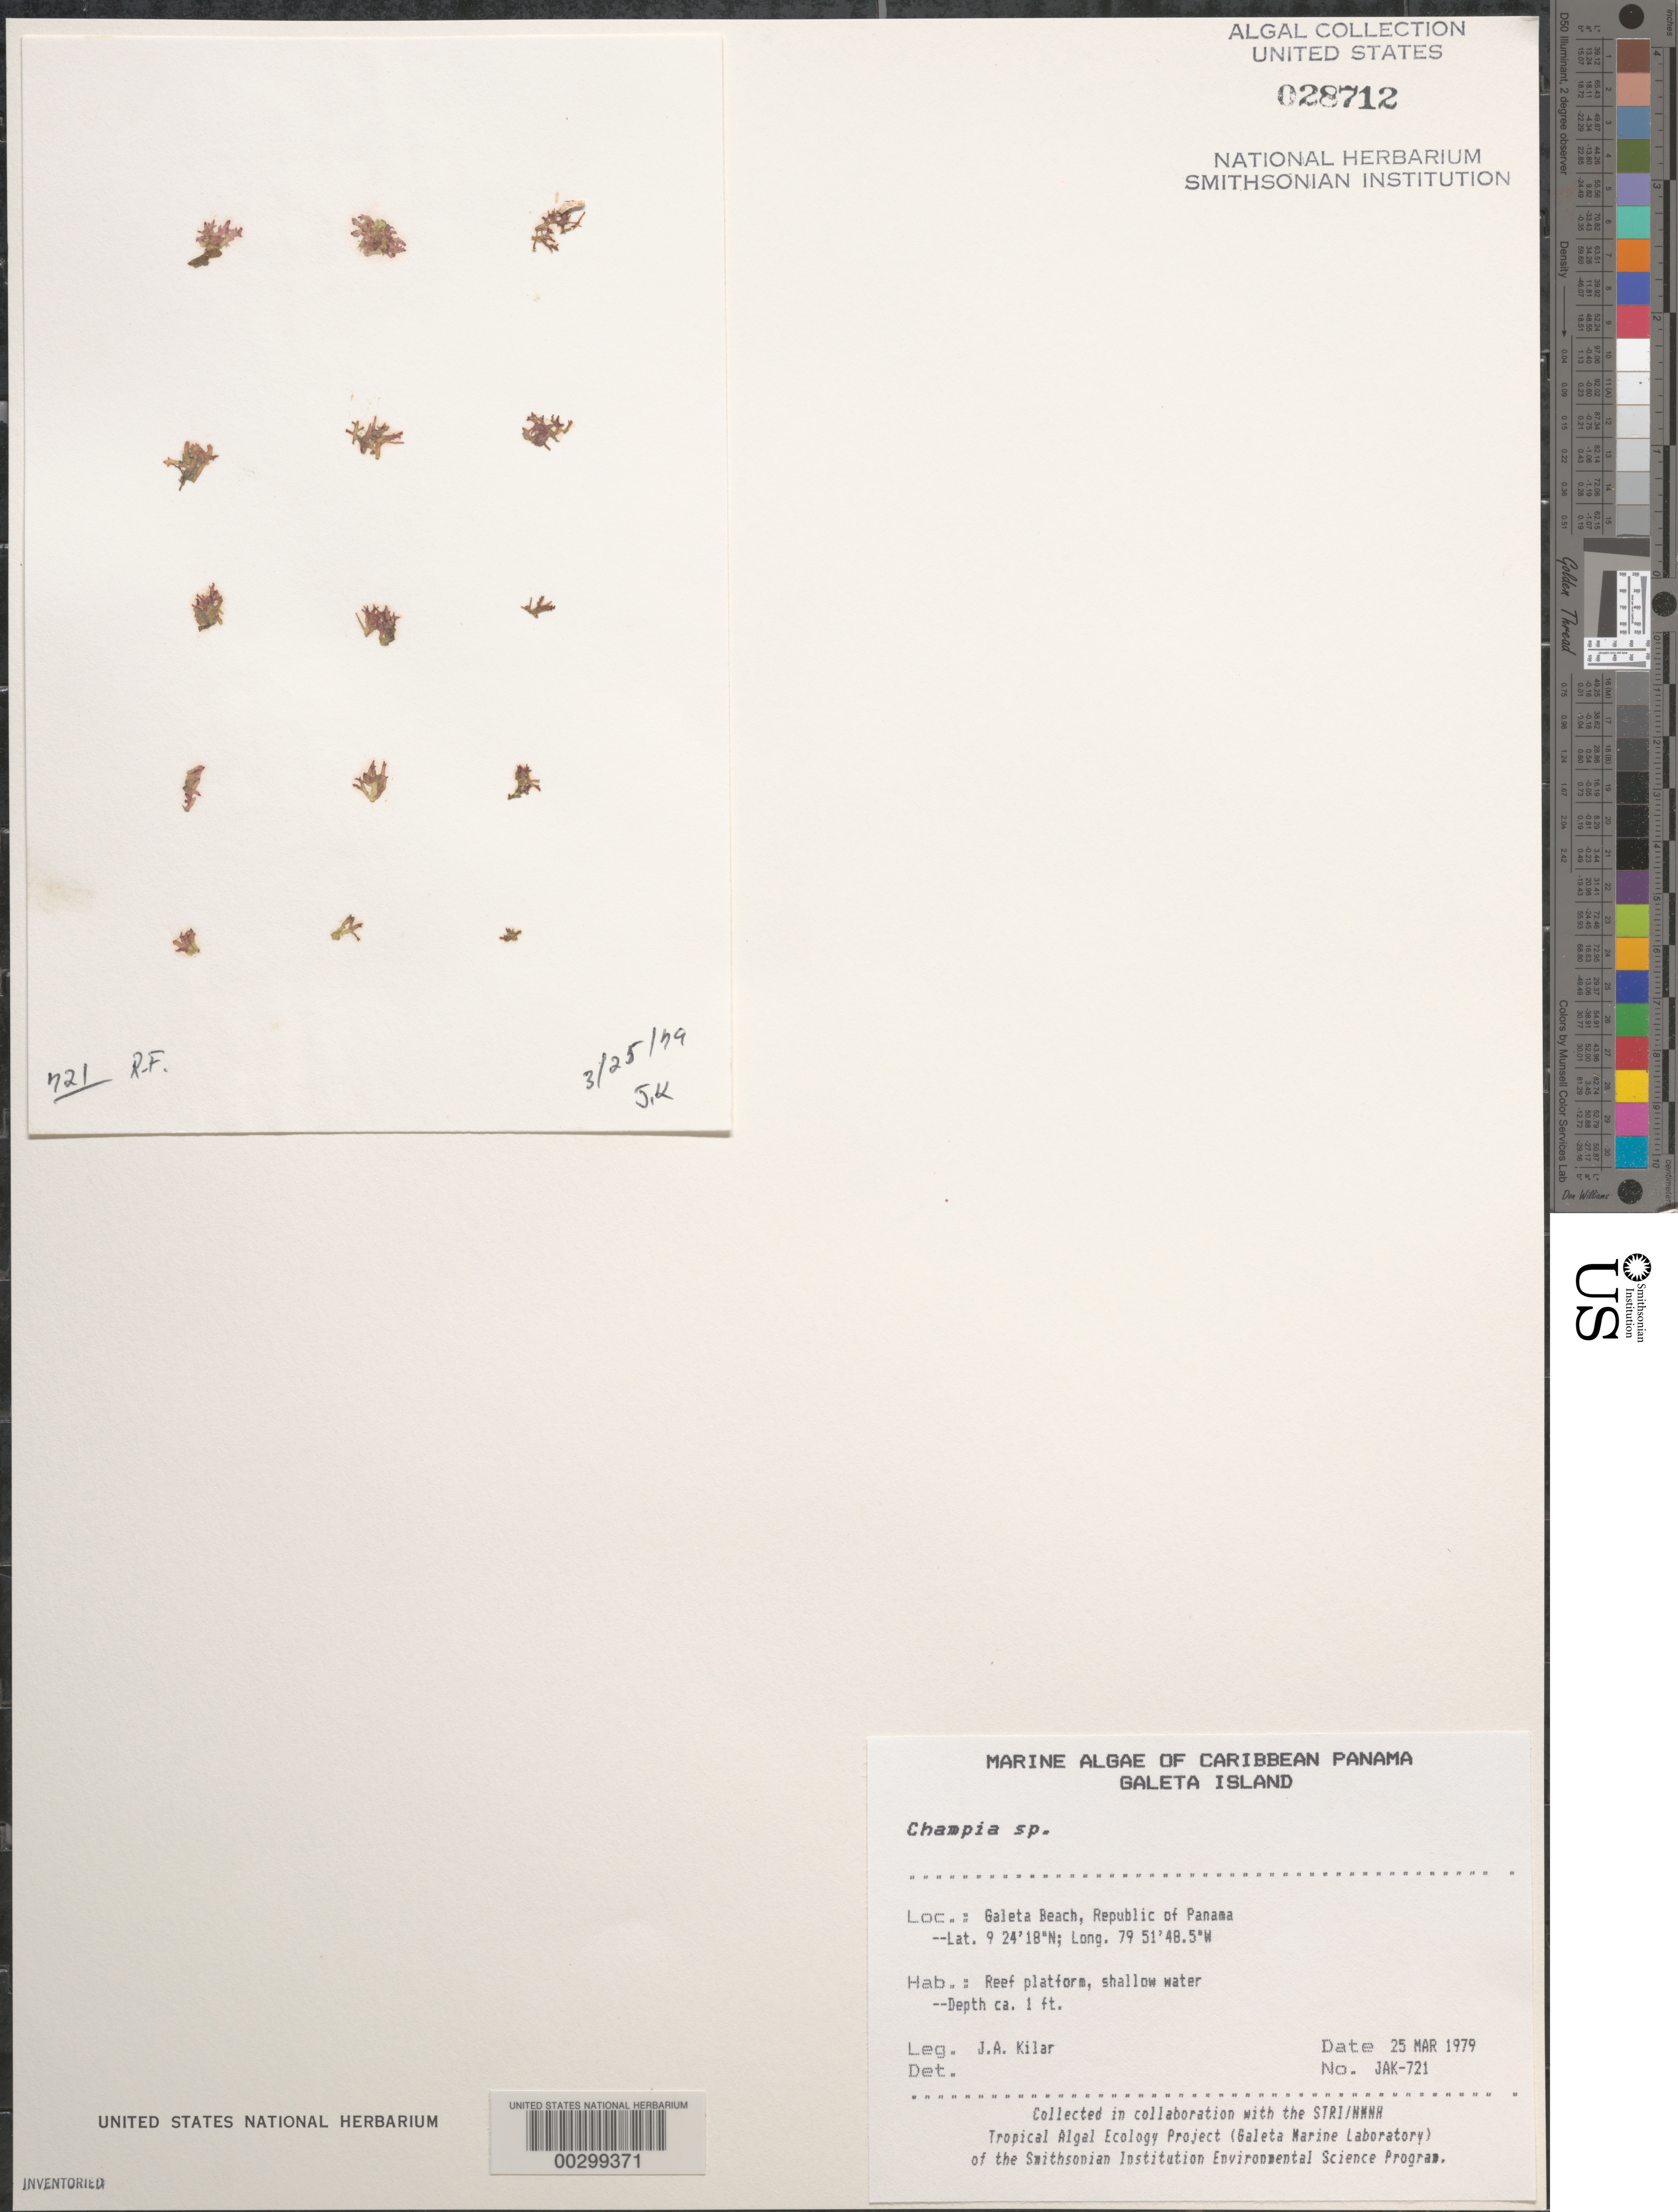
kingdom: Plantae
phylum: Rhodophyta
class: Florideophyceae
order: Rhodymeniales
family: Champiaceae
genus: Champia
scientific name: Champia sp.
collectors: J. A. Kilar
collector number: JAK-721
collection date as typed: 25 Mar 1979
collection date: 1979-03-25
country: Panama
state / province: Colón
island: Galeta Island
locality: Galeta Beach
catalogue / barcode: US 28712